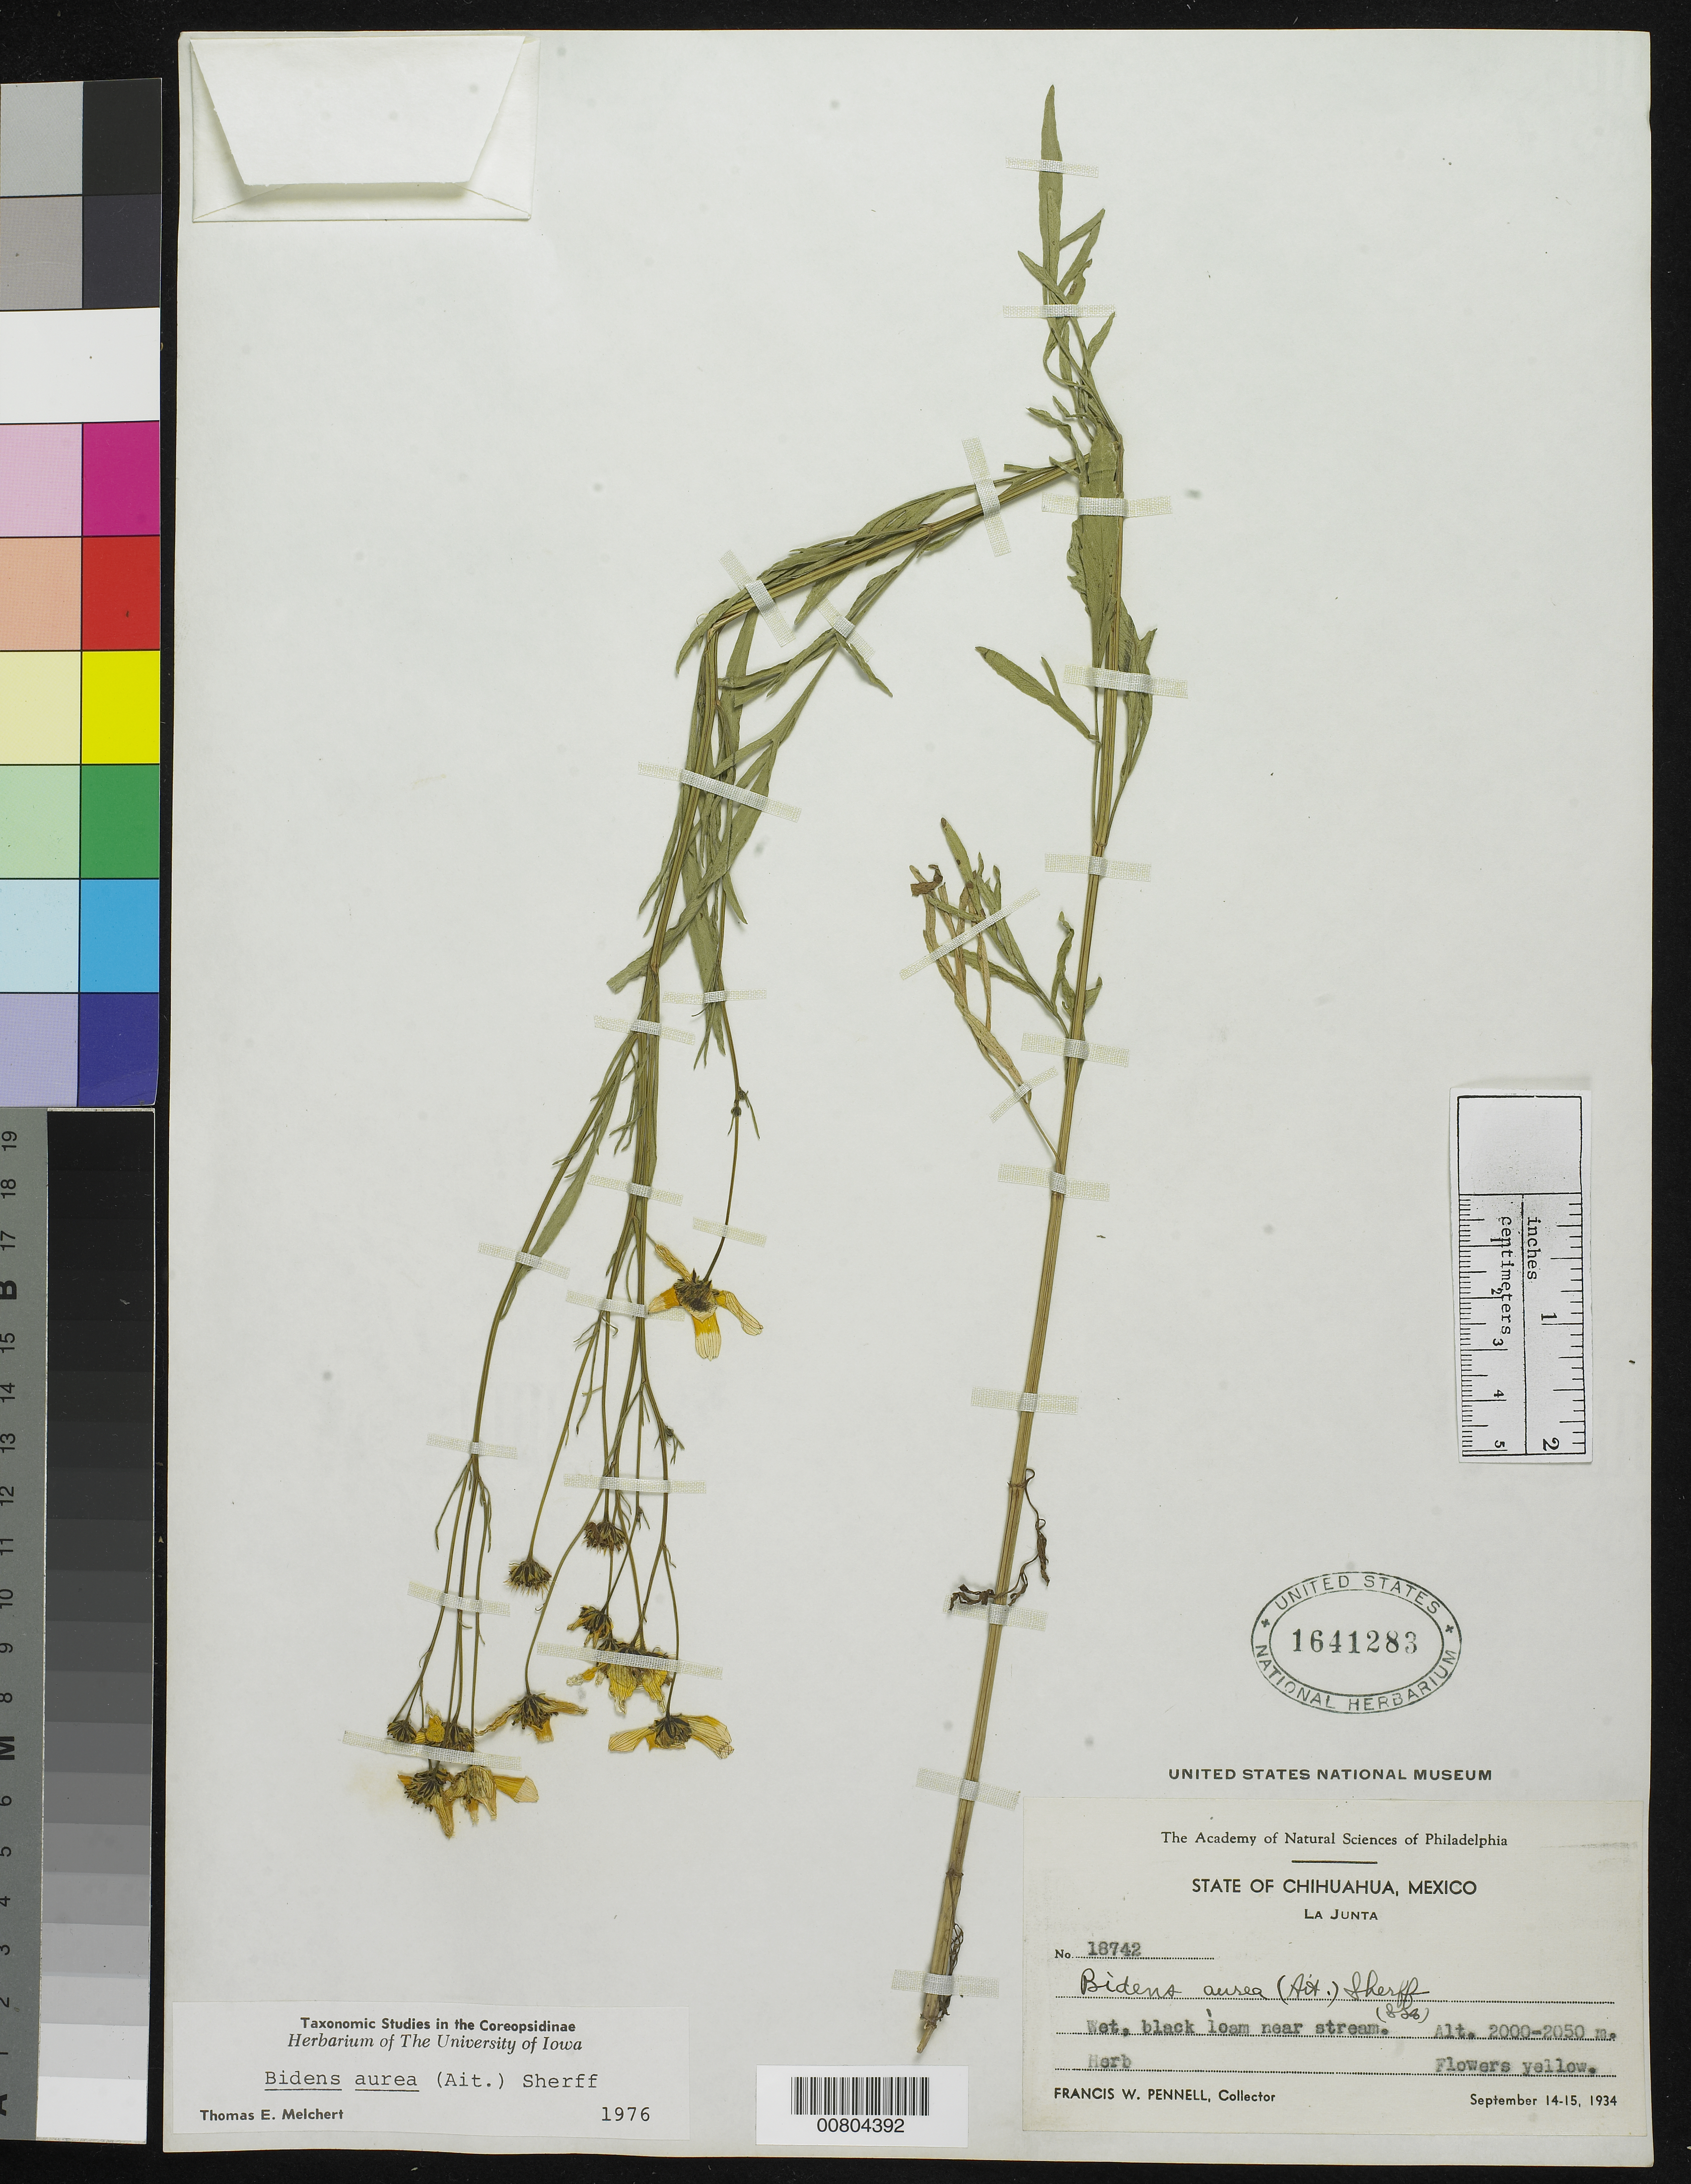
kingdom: Plantae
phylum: Tracheophyta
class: Magnoliopsida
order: Asterales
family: Asteraceae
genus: Bidens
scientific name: Bidens aurea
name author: (Aiton) Sherff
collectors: F. W. Pennell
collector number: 18742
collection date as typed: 14 Sep 1934 to 15 Sep 1934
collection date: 1934-09-14/1934-09-15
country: Mexico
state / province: Chihuahua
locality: La Junta, Chihuahua.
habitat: Wet, black loam near stream.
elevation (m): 2050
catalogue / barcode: US 1641283